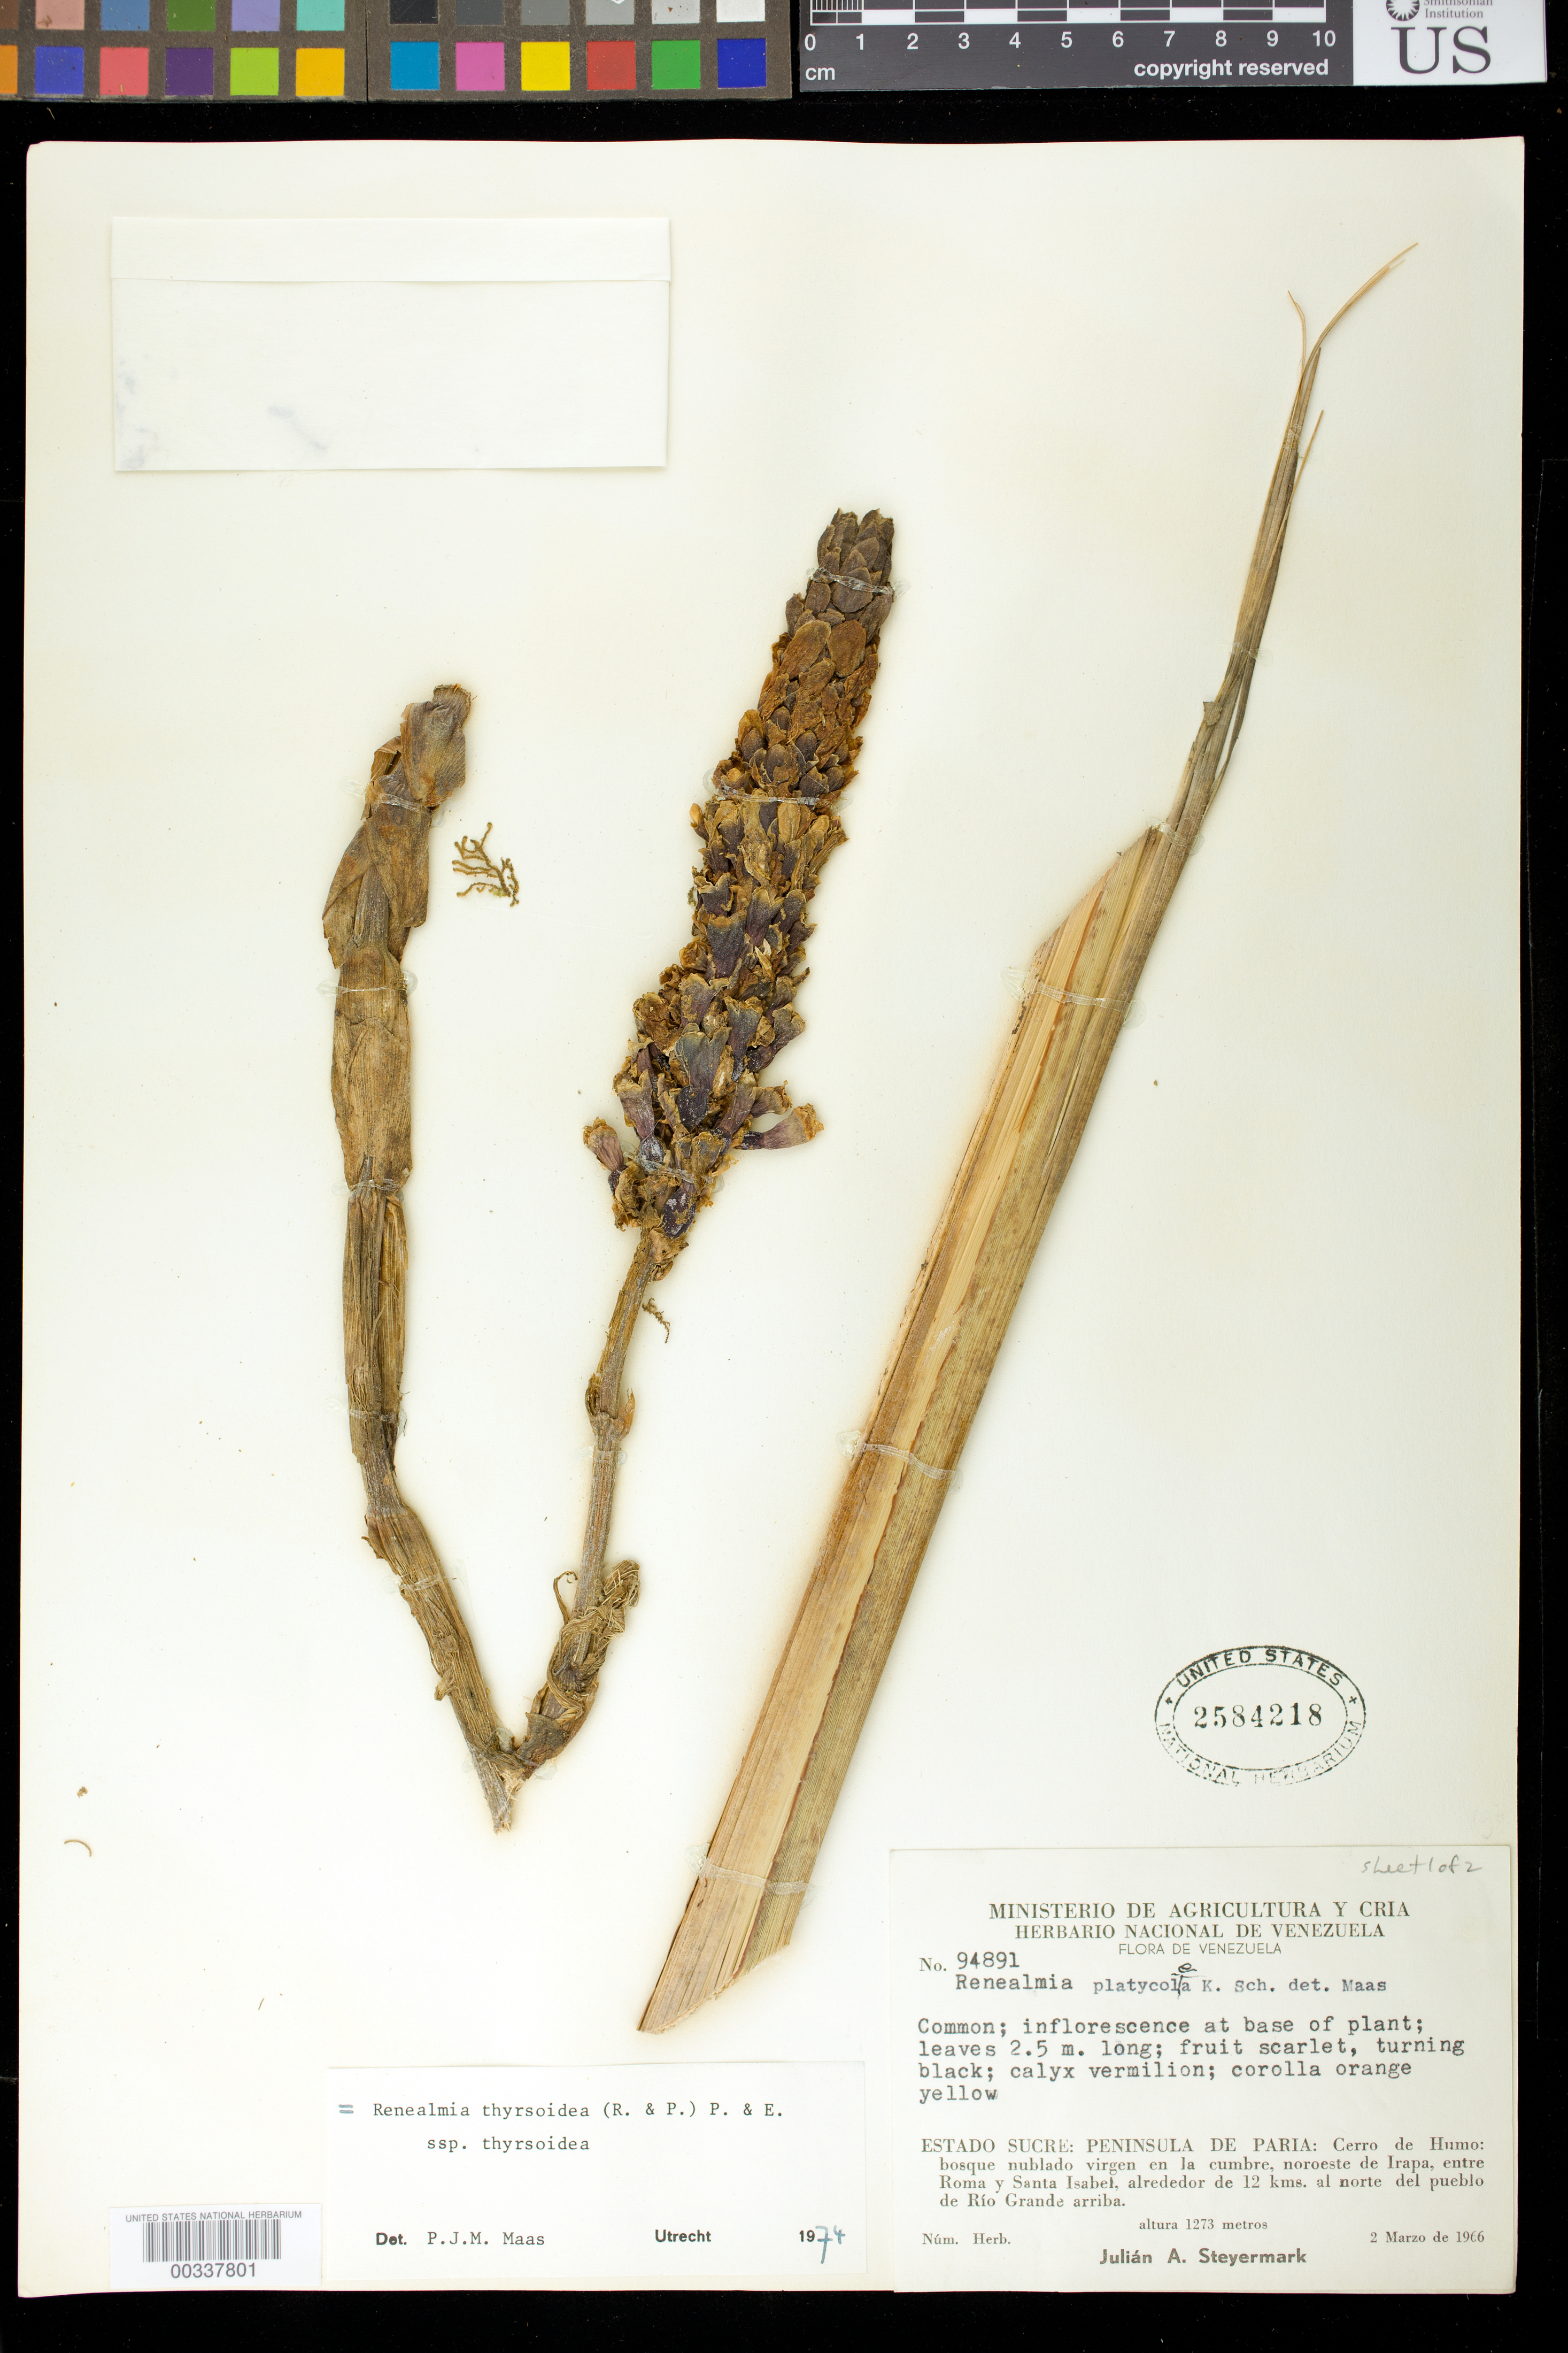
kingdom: Plantae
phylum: Tracheophyta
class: Liliopsida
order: Zingiberales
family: Zingiberaceae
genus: Renealmia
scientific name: Renealmia thyrsoidea subsp. thyrsoidea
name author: (Ruiz & Pav.) Poepp. & Endl.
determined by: Maas, Paul J. M.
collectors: J. Steyermark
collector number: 94891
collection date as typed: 02 Mar 1966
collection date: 1966-03-02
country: Venezuela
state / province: Sucre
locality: Peninsula de paria, cerro de humo: bosque nublado virgen en la cumbre, noroeste de irapa, entre roma y santa isabel, ...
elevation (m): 1273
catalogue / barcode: US 2584218